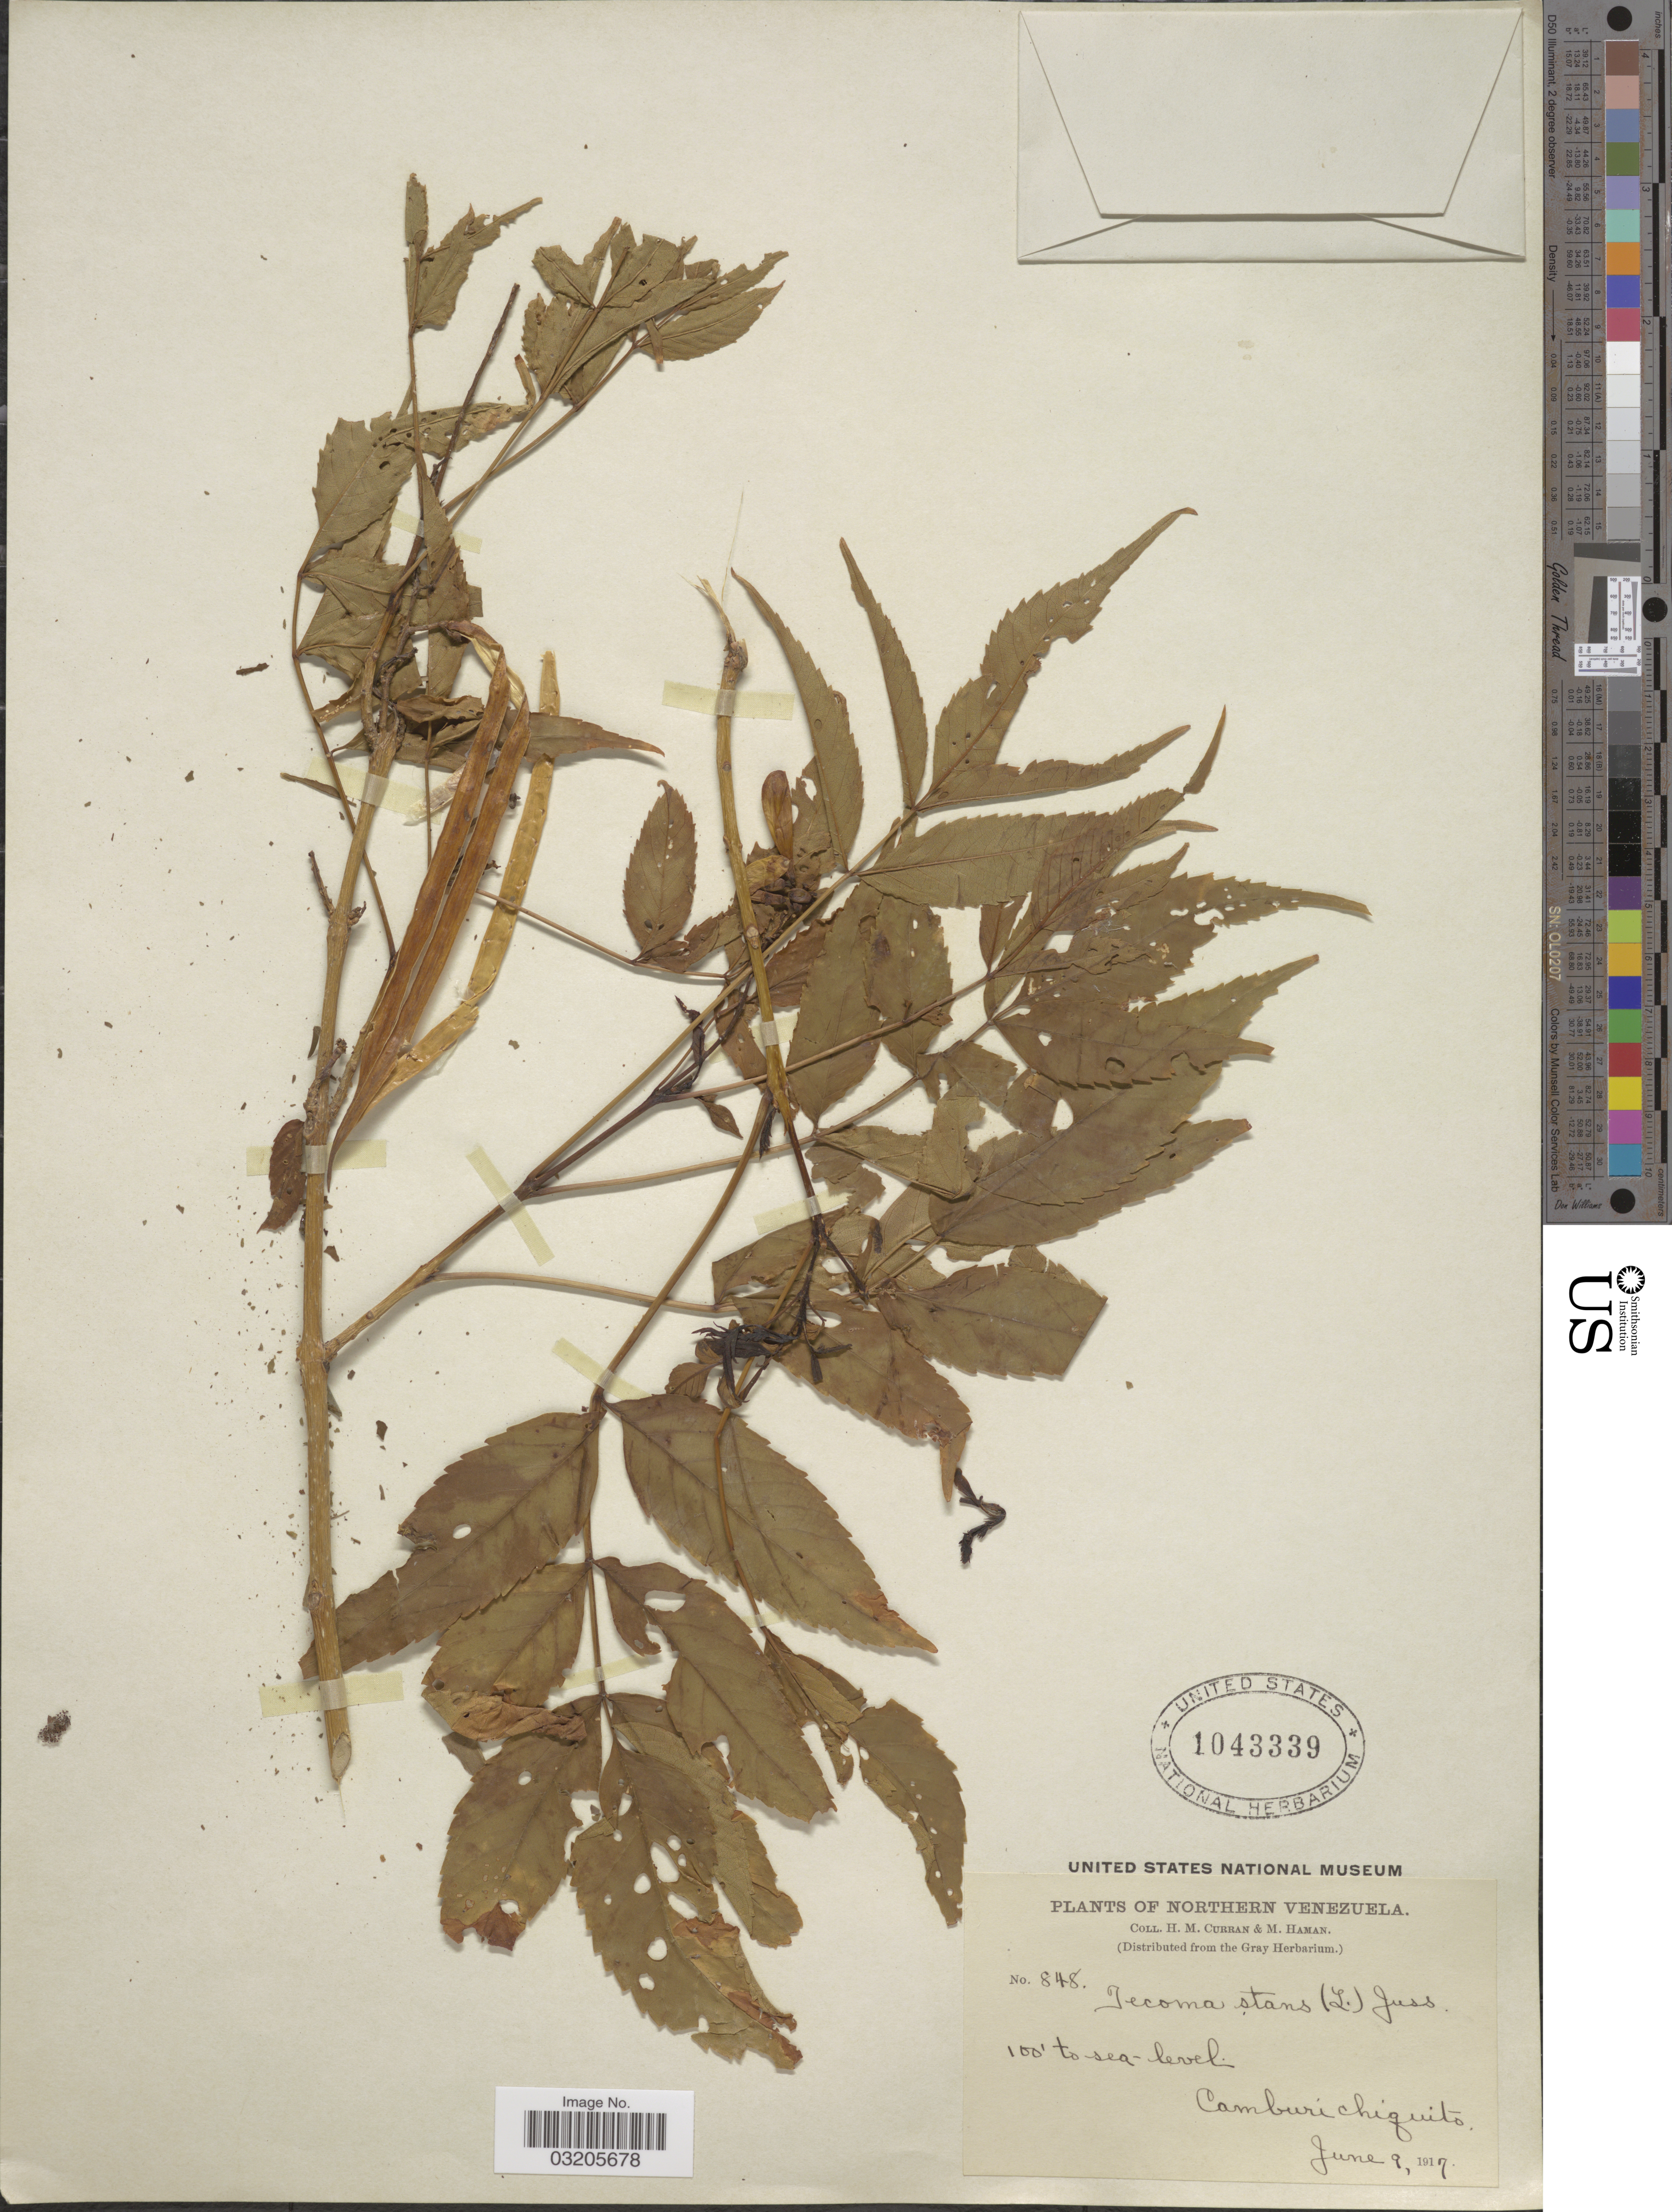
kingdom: Plantae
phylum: Tracheophyta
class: Magnoliopsida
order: Lamiales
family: Bignoniaceae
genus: Tecoma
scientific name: Tecoma stans var. stans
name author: (L.) Juss. ex Kunth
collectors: H. M. Curran & M. Haman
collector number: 848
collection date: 1917-06-09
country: Venezuela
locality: Northern Venezuela. Camburichquito.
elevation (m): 30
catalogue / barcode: US 1043339